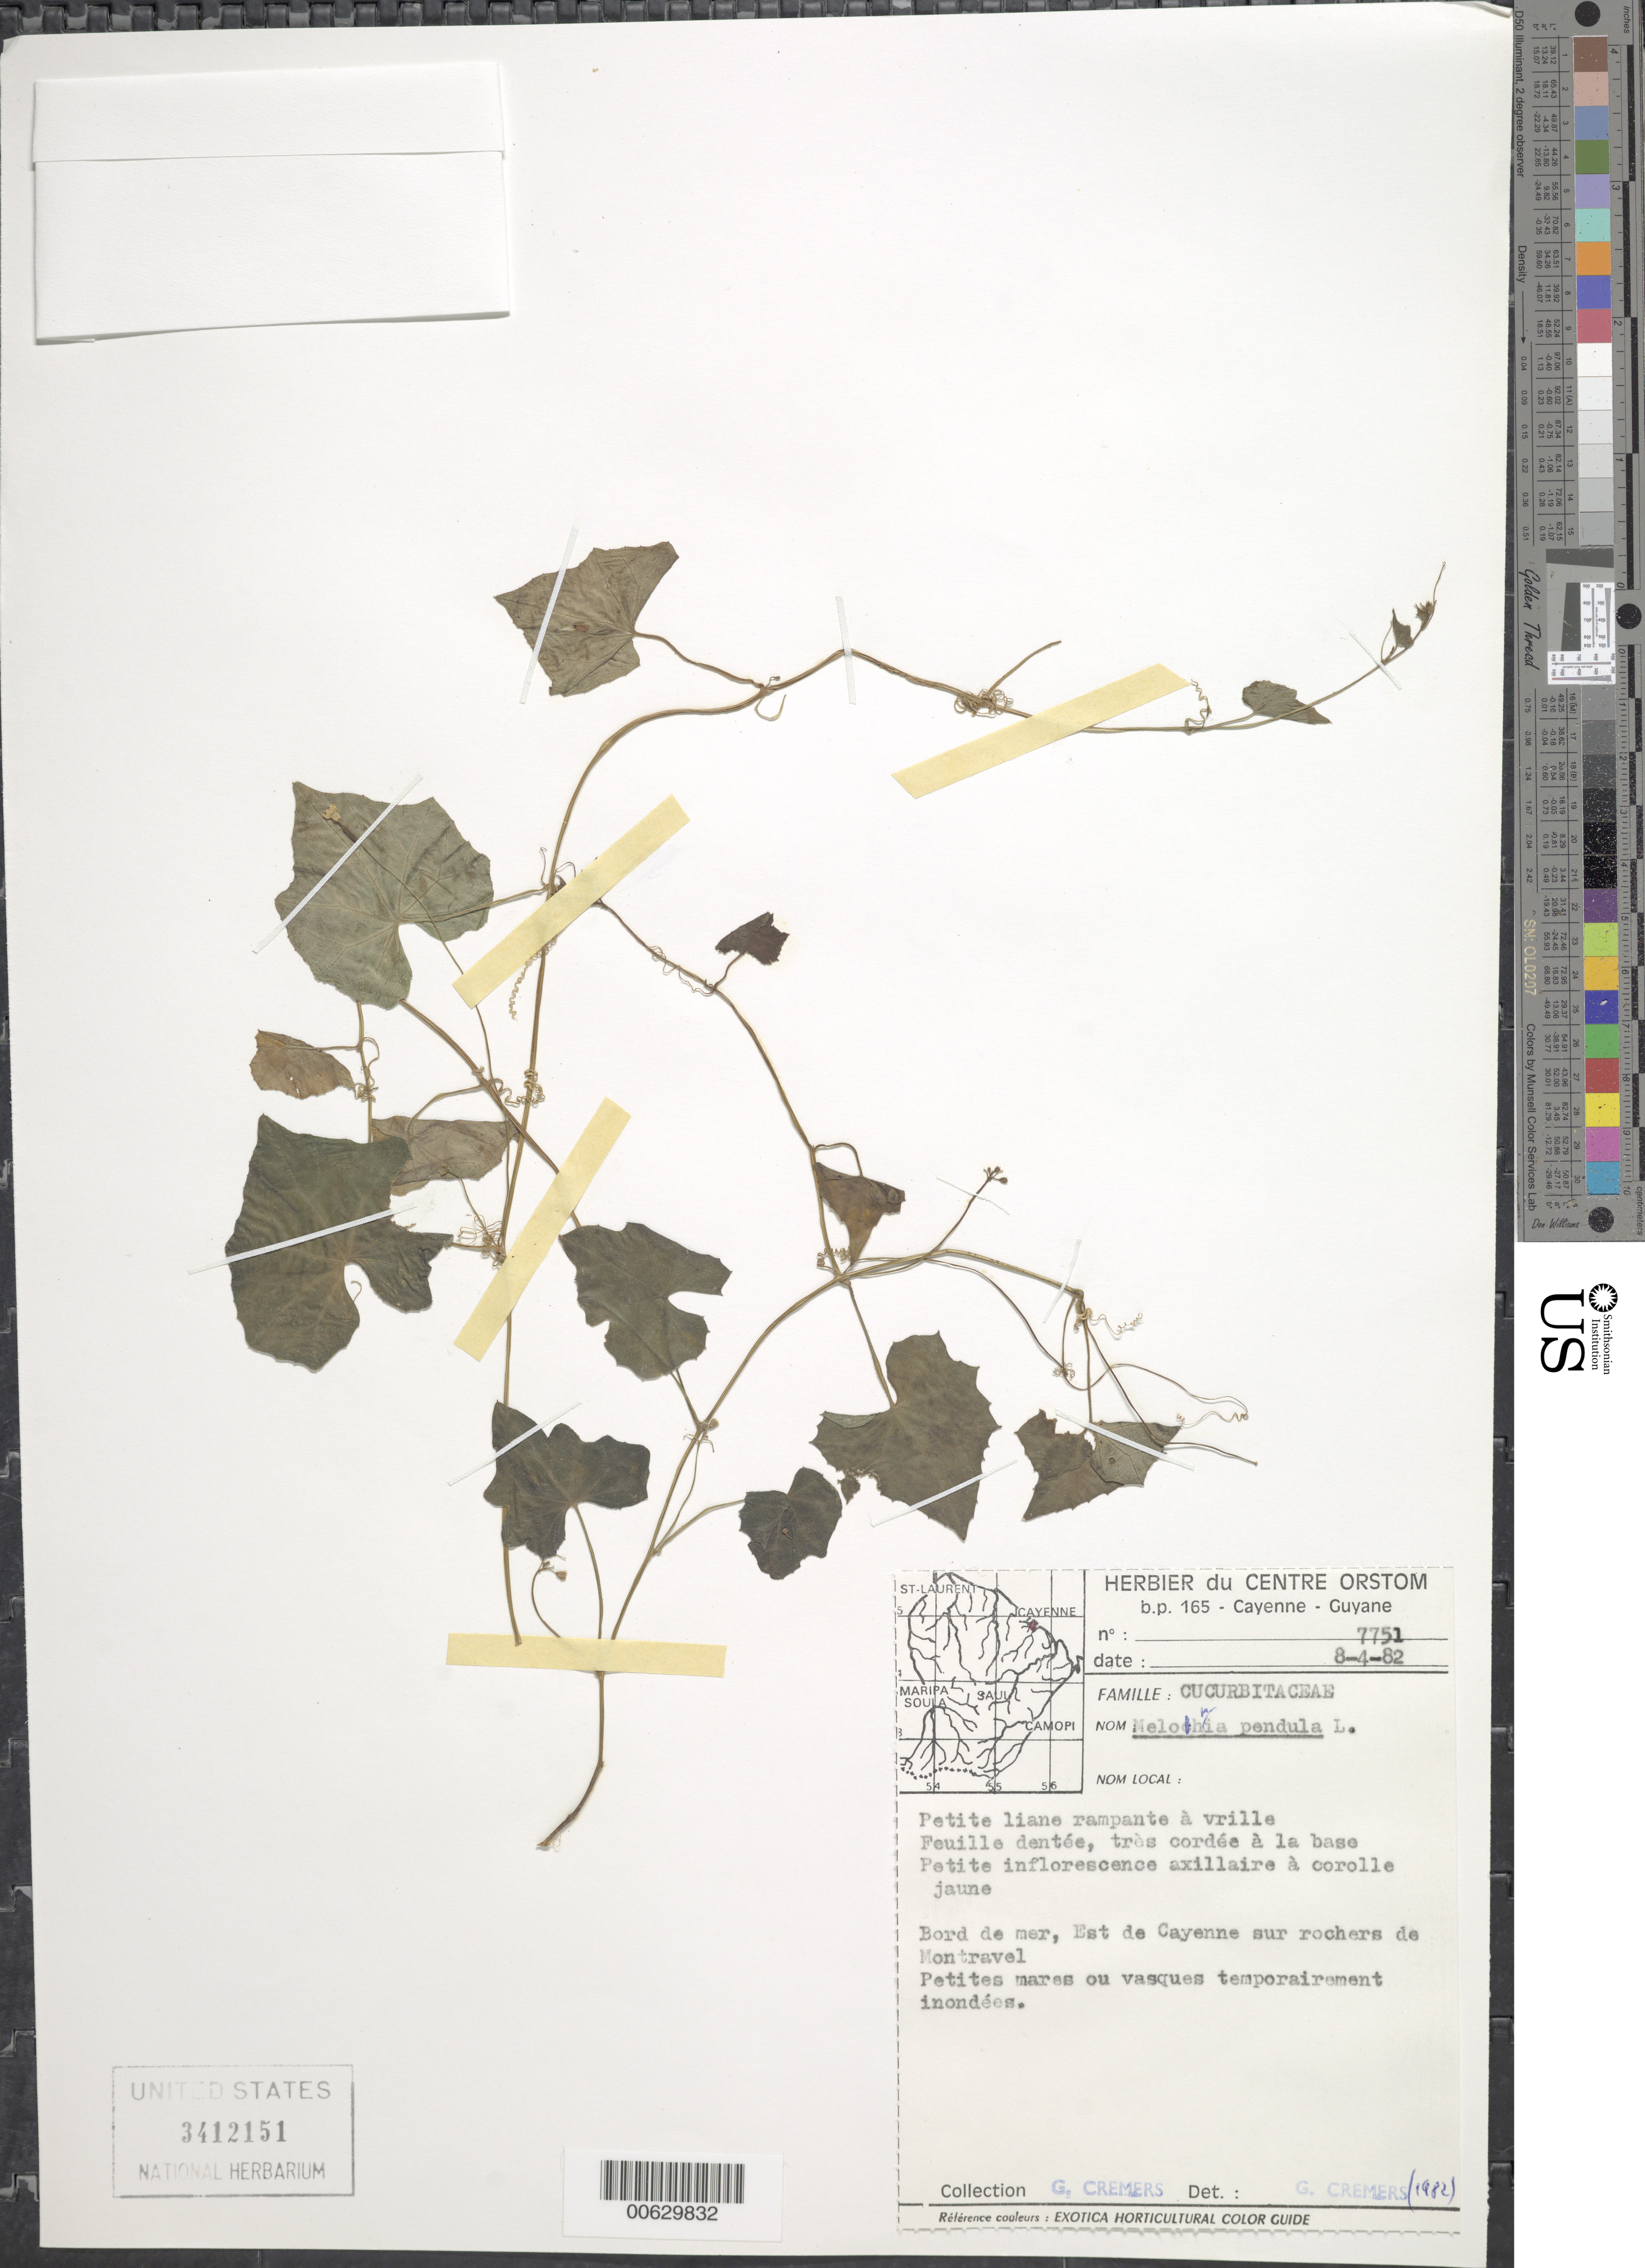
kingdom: Plantae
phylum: Tracheophyta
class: Magnoliopsida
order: Cucurbitales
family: Cucurbitaceae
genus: Melothria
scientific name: Melothria pendula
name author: L.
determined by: Cremers, Georges A.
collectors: G. Cremers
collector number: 7751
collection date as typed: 8-Apr-82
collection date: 1982-04-08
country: French Guiana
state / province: Cayenne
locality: Cayenne, Est de, sur les rochers de Montravel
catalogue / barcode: US 3412151